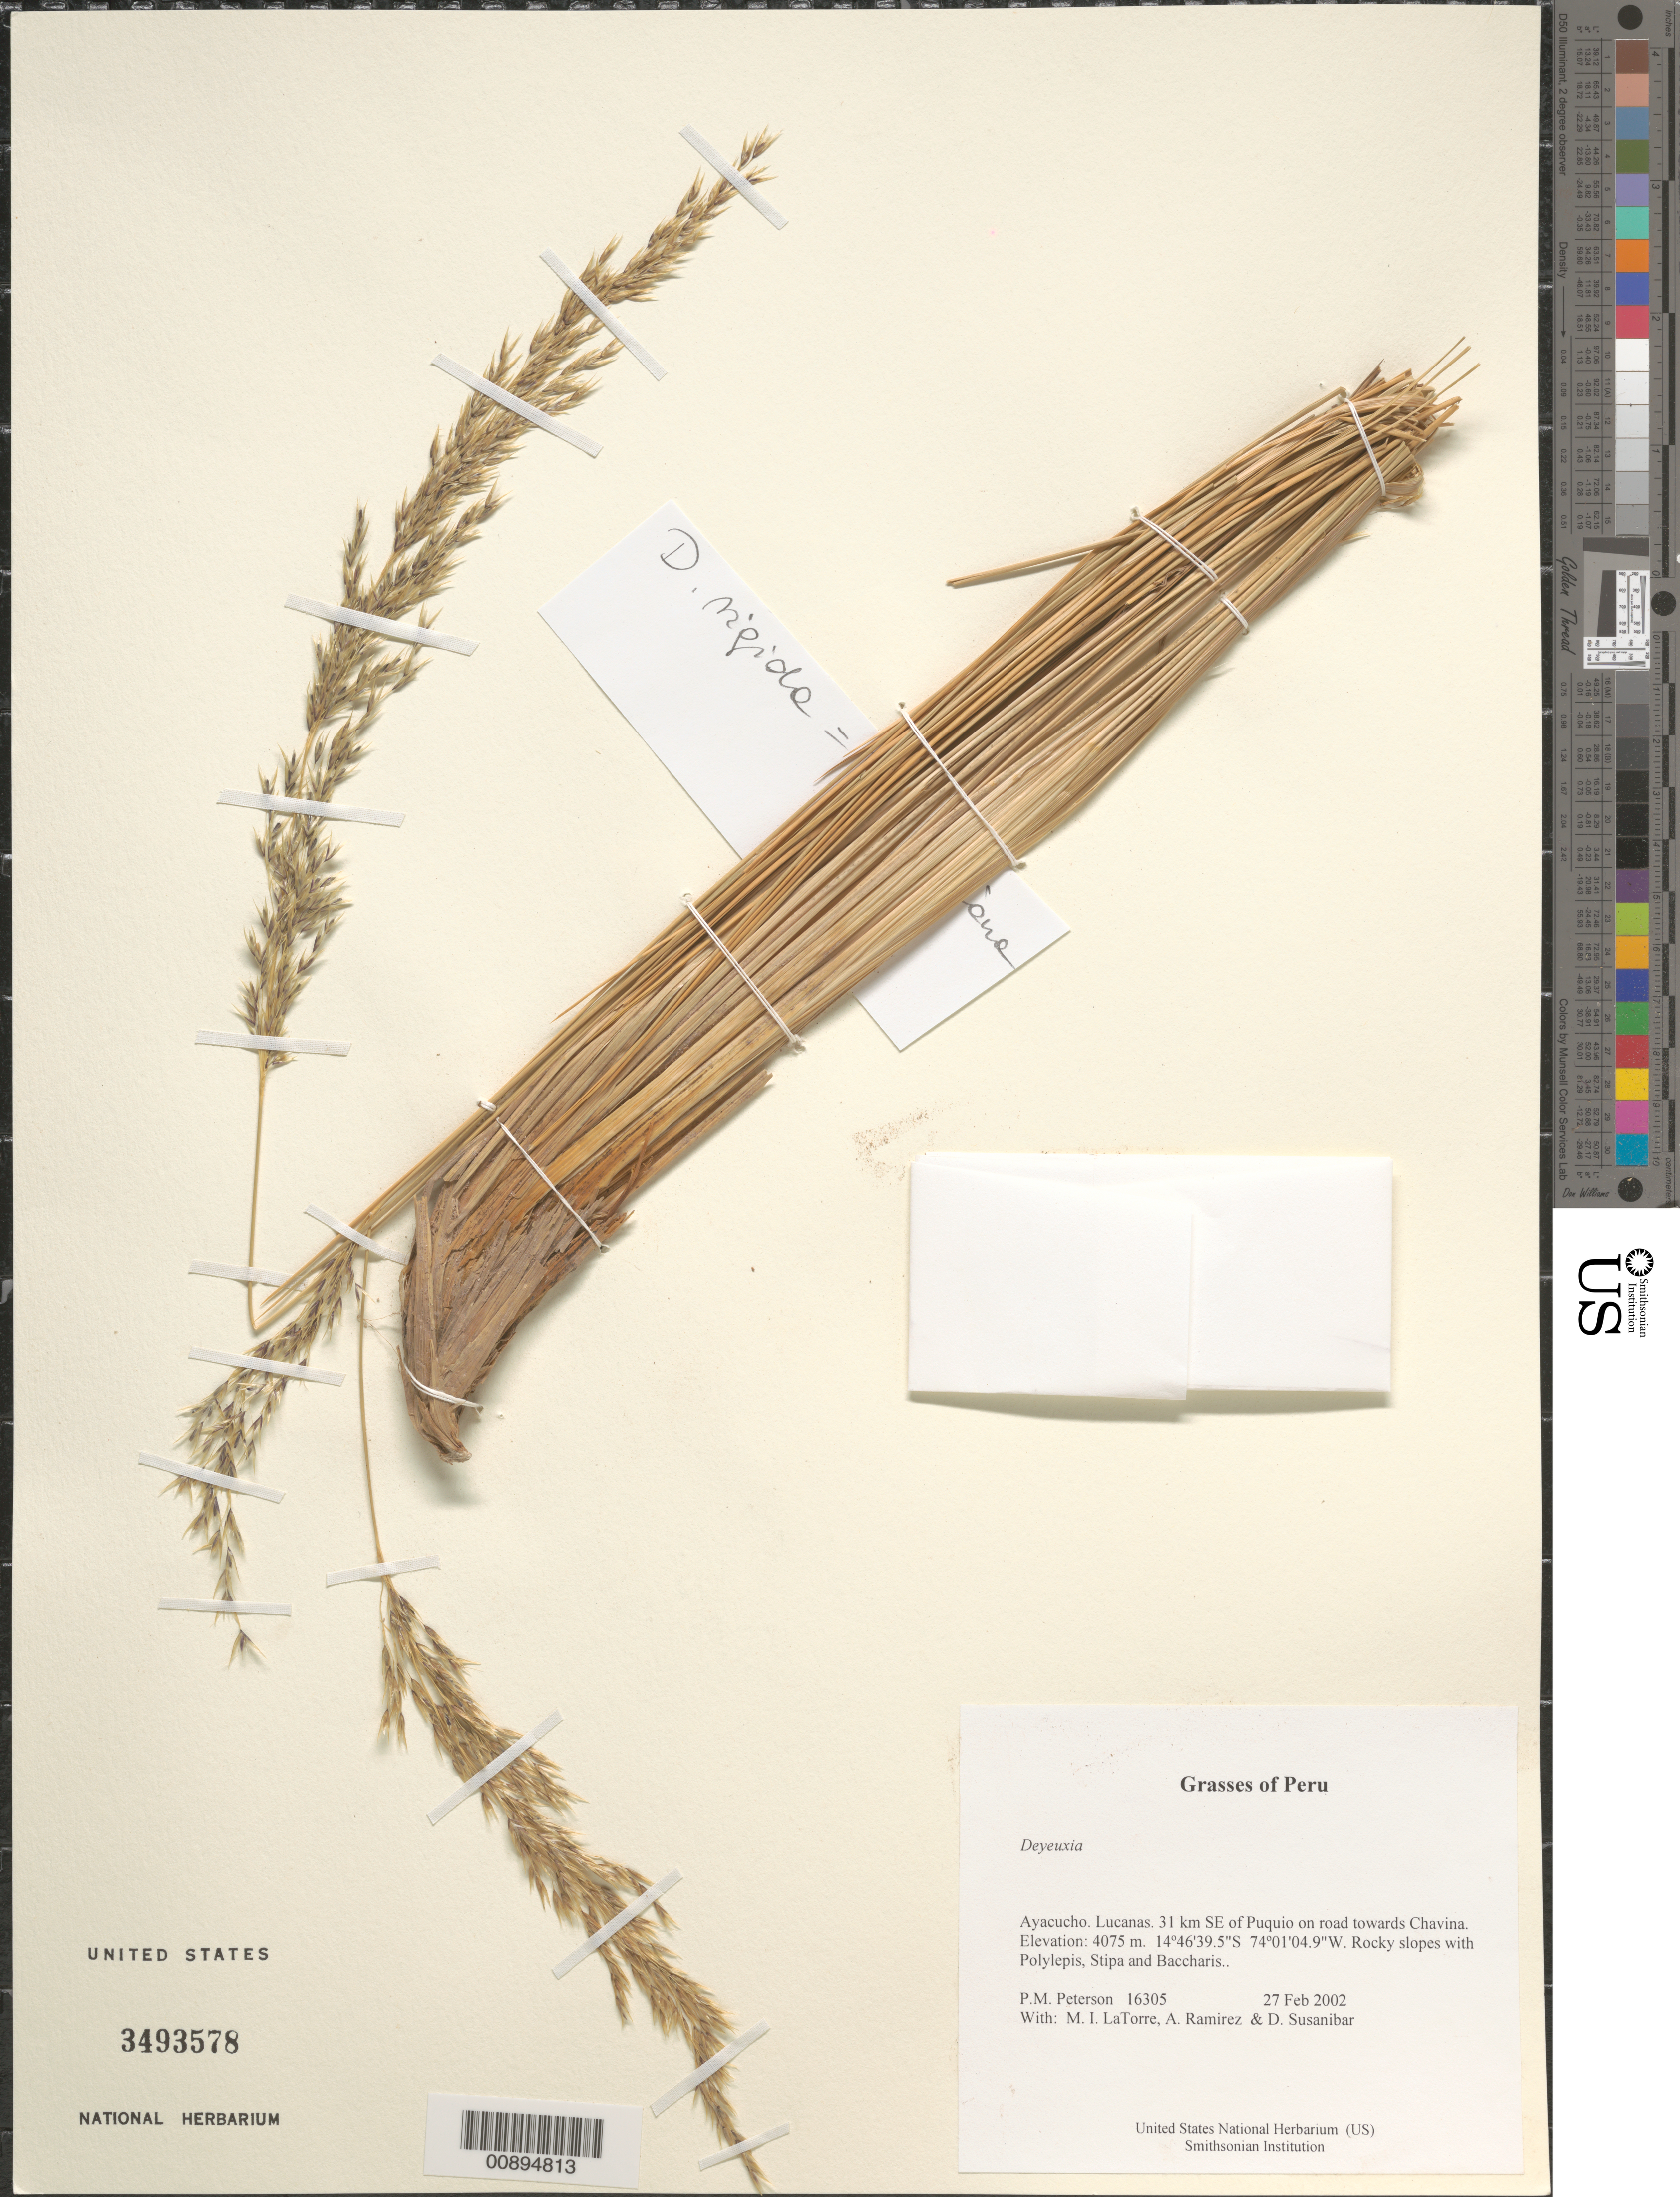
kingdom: Plantae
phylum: Tracheophyta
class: Liliopsida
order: Poales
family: Poaceae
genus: Calamagrostis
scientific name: Calamagrostis sp.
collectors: P. M. Peterson, M. I. La Torre, A. Ramírez & D. Susanibar Cruz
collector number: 16305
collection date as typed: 27 Feb 2002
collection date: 2002-02-27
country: Peru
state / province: Ayacucho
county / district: Lucanas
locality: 31 km SE of Puquio on road towards Chavina.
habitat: Rocky slopes with ~Polylepis, Stipa and Baccharis.~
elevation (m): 4075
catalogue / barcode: US 3493578